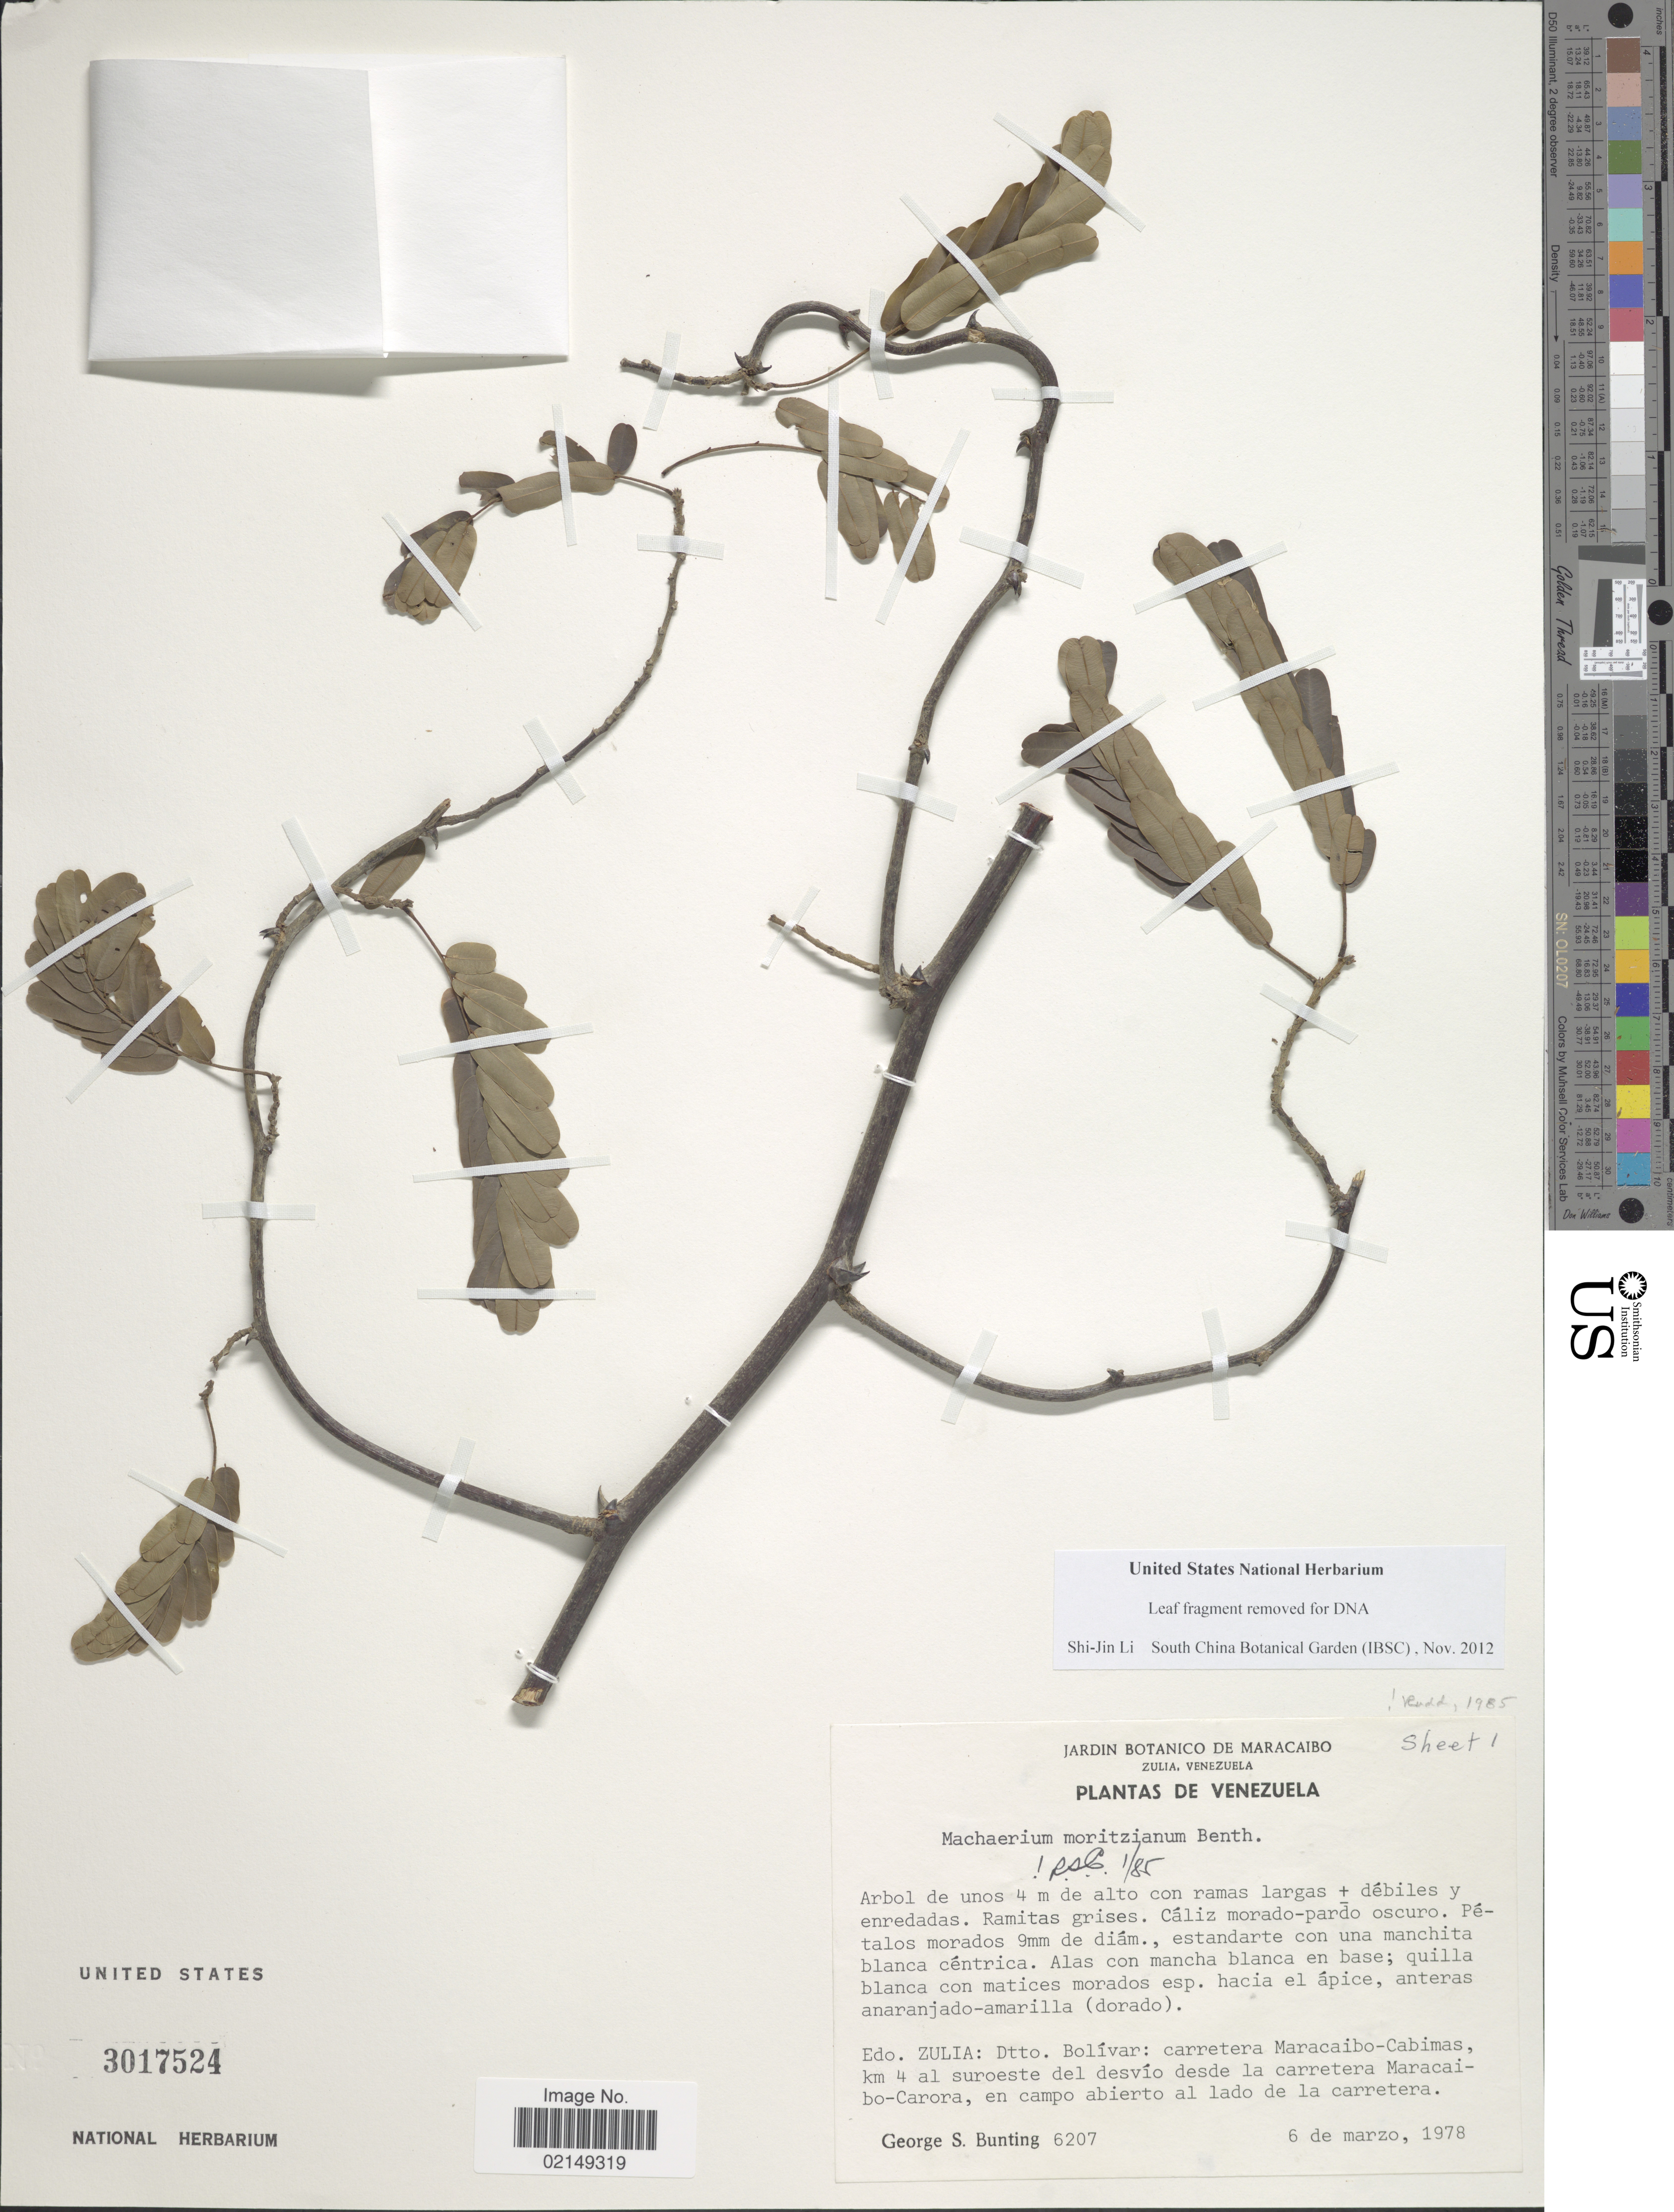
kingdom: Plantae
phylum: Tracheophyta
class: Magnoliopsida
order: Fabales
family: Fabaceae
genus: Machaerium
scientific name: Machaerium moritzianum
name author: Benth.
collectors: G. S. Bunting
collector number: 6207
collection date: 1978-03-06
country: Venezuela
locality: Edo. Zulia.: Dtto. Bolivar; carretera Maracaibo-Cabimas km 4 al suroeste del desvio desde la carretera Maracaibo-Caroroa, en campo abierto al lado de la carretera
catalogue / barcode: US 3017524